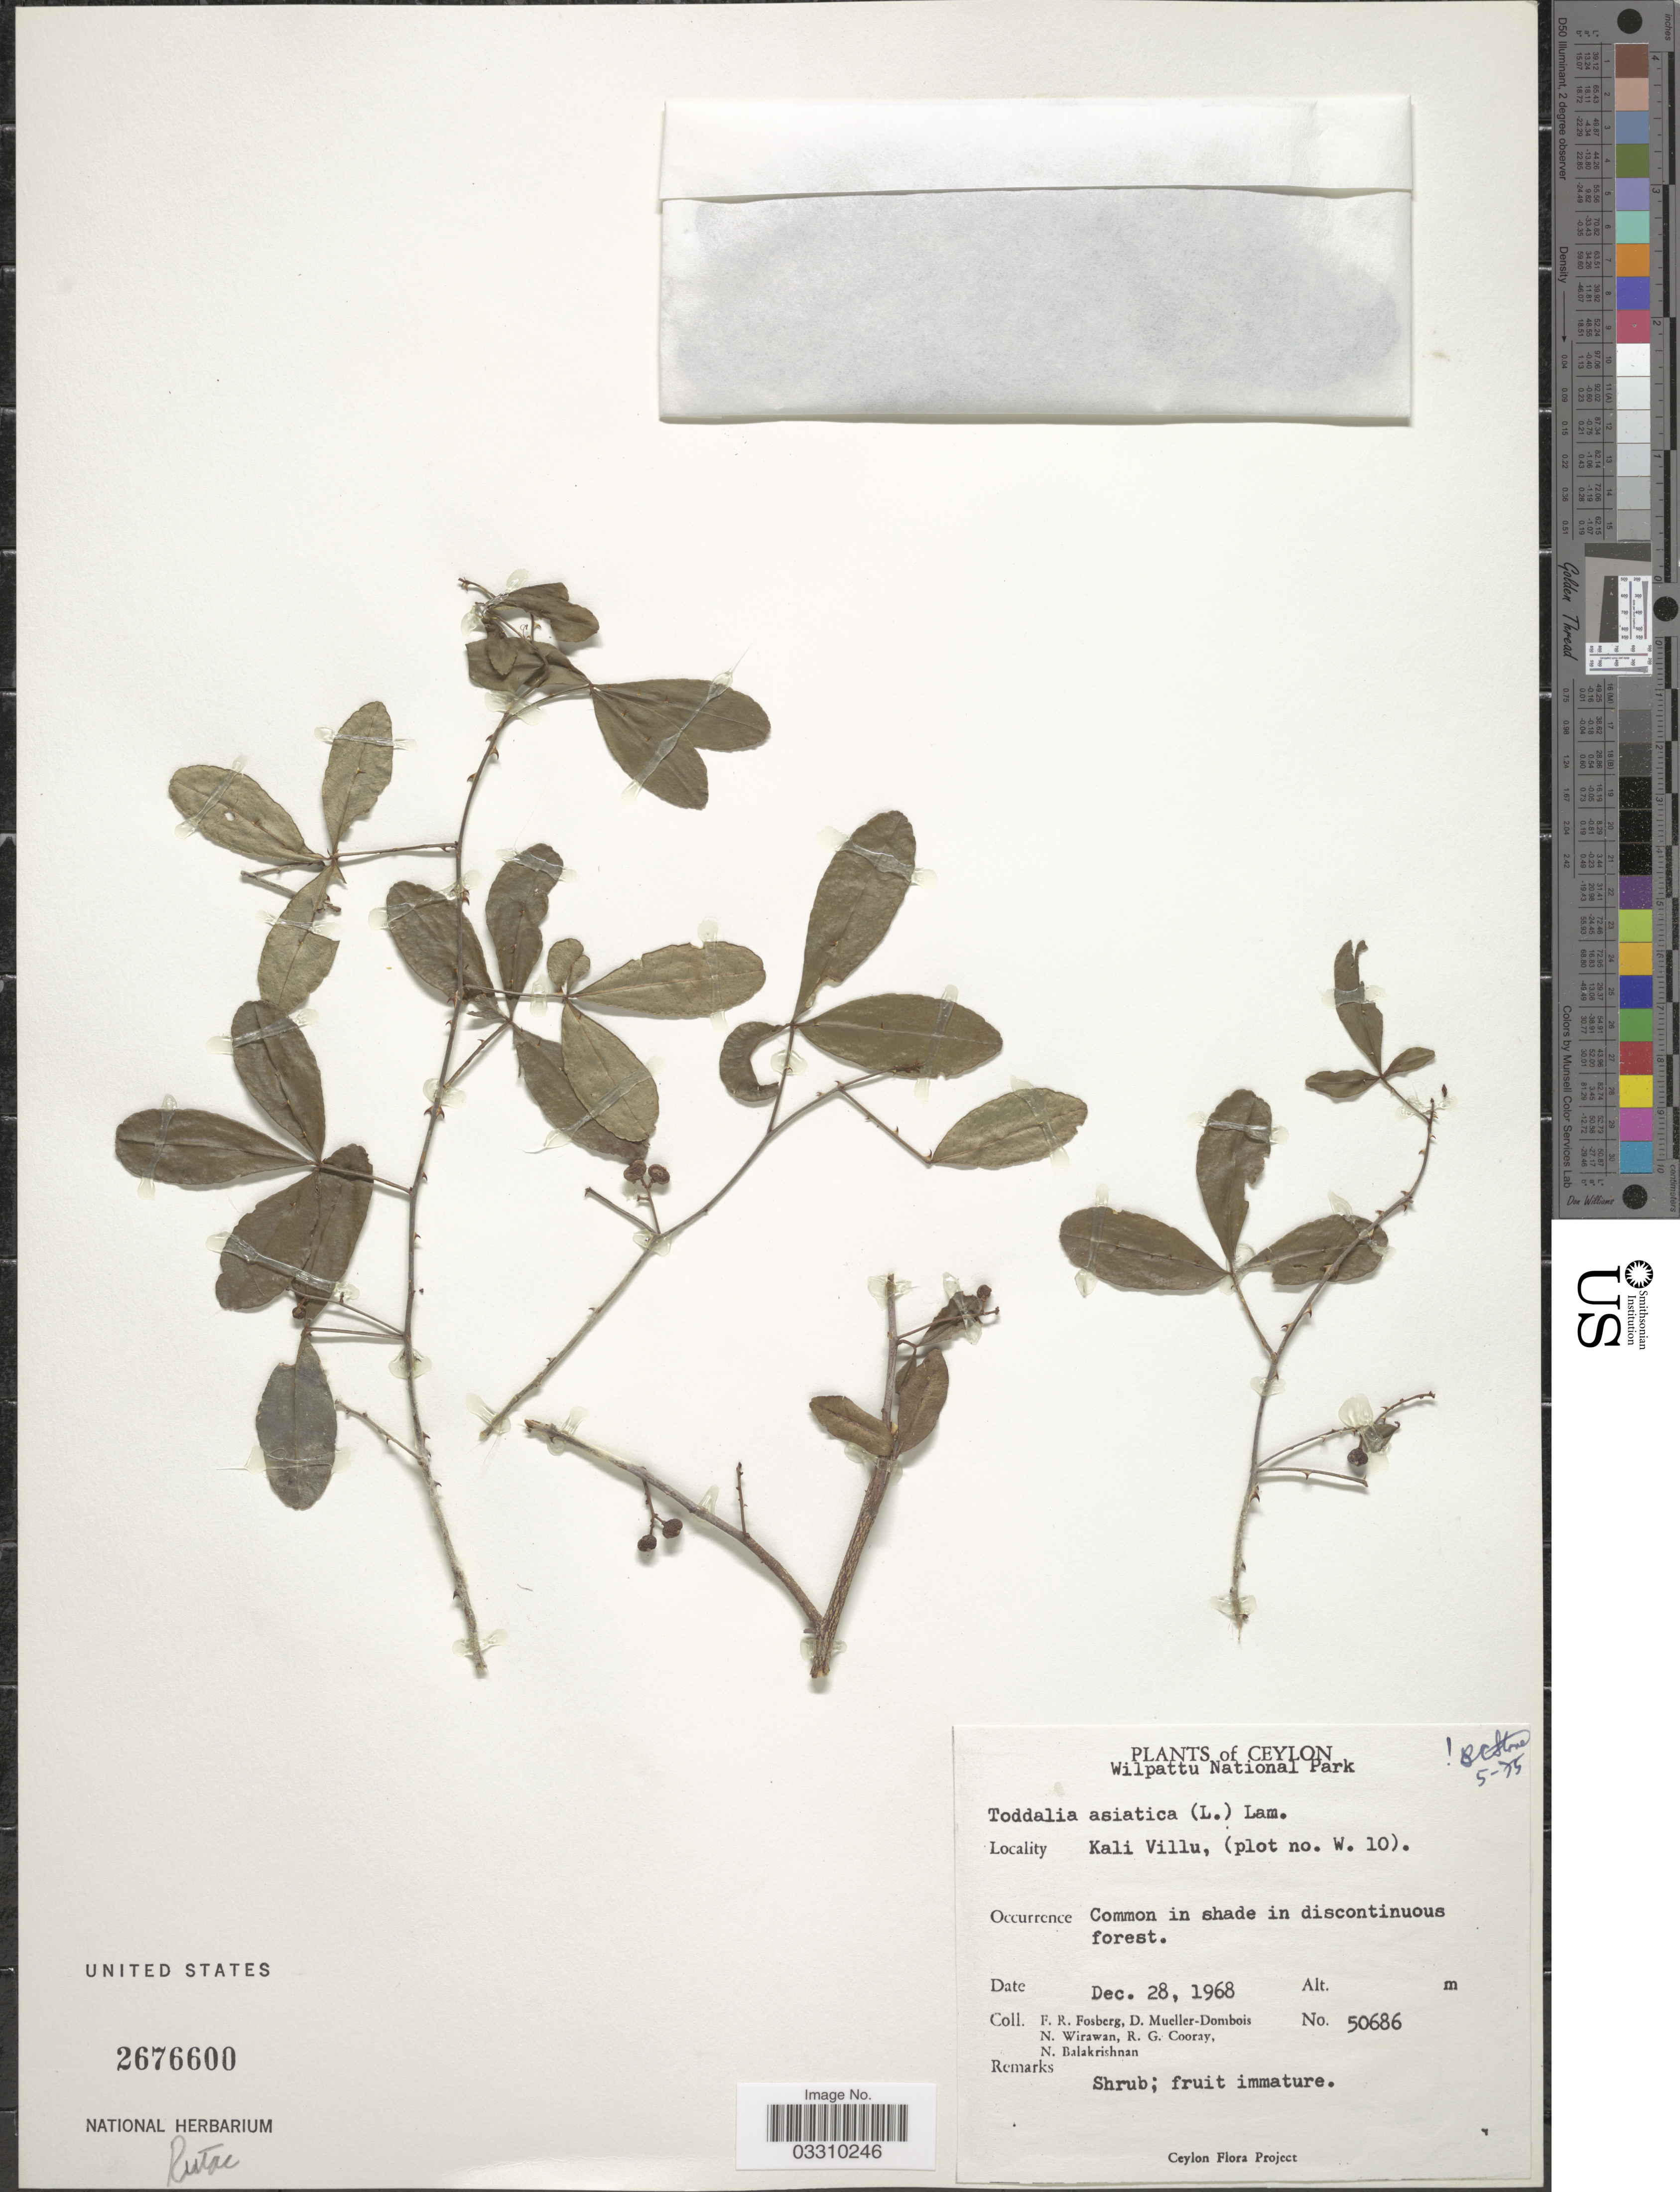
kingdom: Plantae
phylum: Tracheophyta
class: Magnoliopsida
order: Sapindales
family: Rutaceae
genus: Zanthoxylum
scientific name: Zanthoxylum asiaticum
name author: (L.) Appelhans et al.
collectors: F. R. Fosberg, D. Mueller-Dombois, N. Wirawan, R. Cooray & N. Balakrishnan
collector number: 50686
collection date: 1968-12-28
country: Sri Lanka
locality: Ceylon. Wilpattu National Park. Kali Villu, (plot no. W. 10).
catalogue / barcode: US 2676600